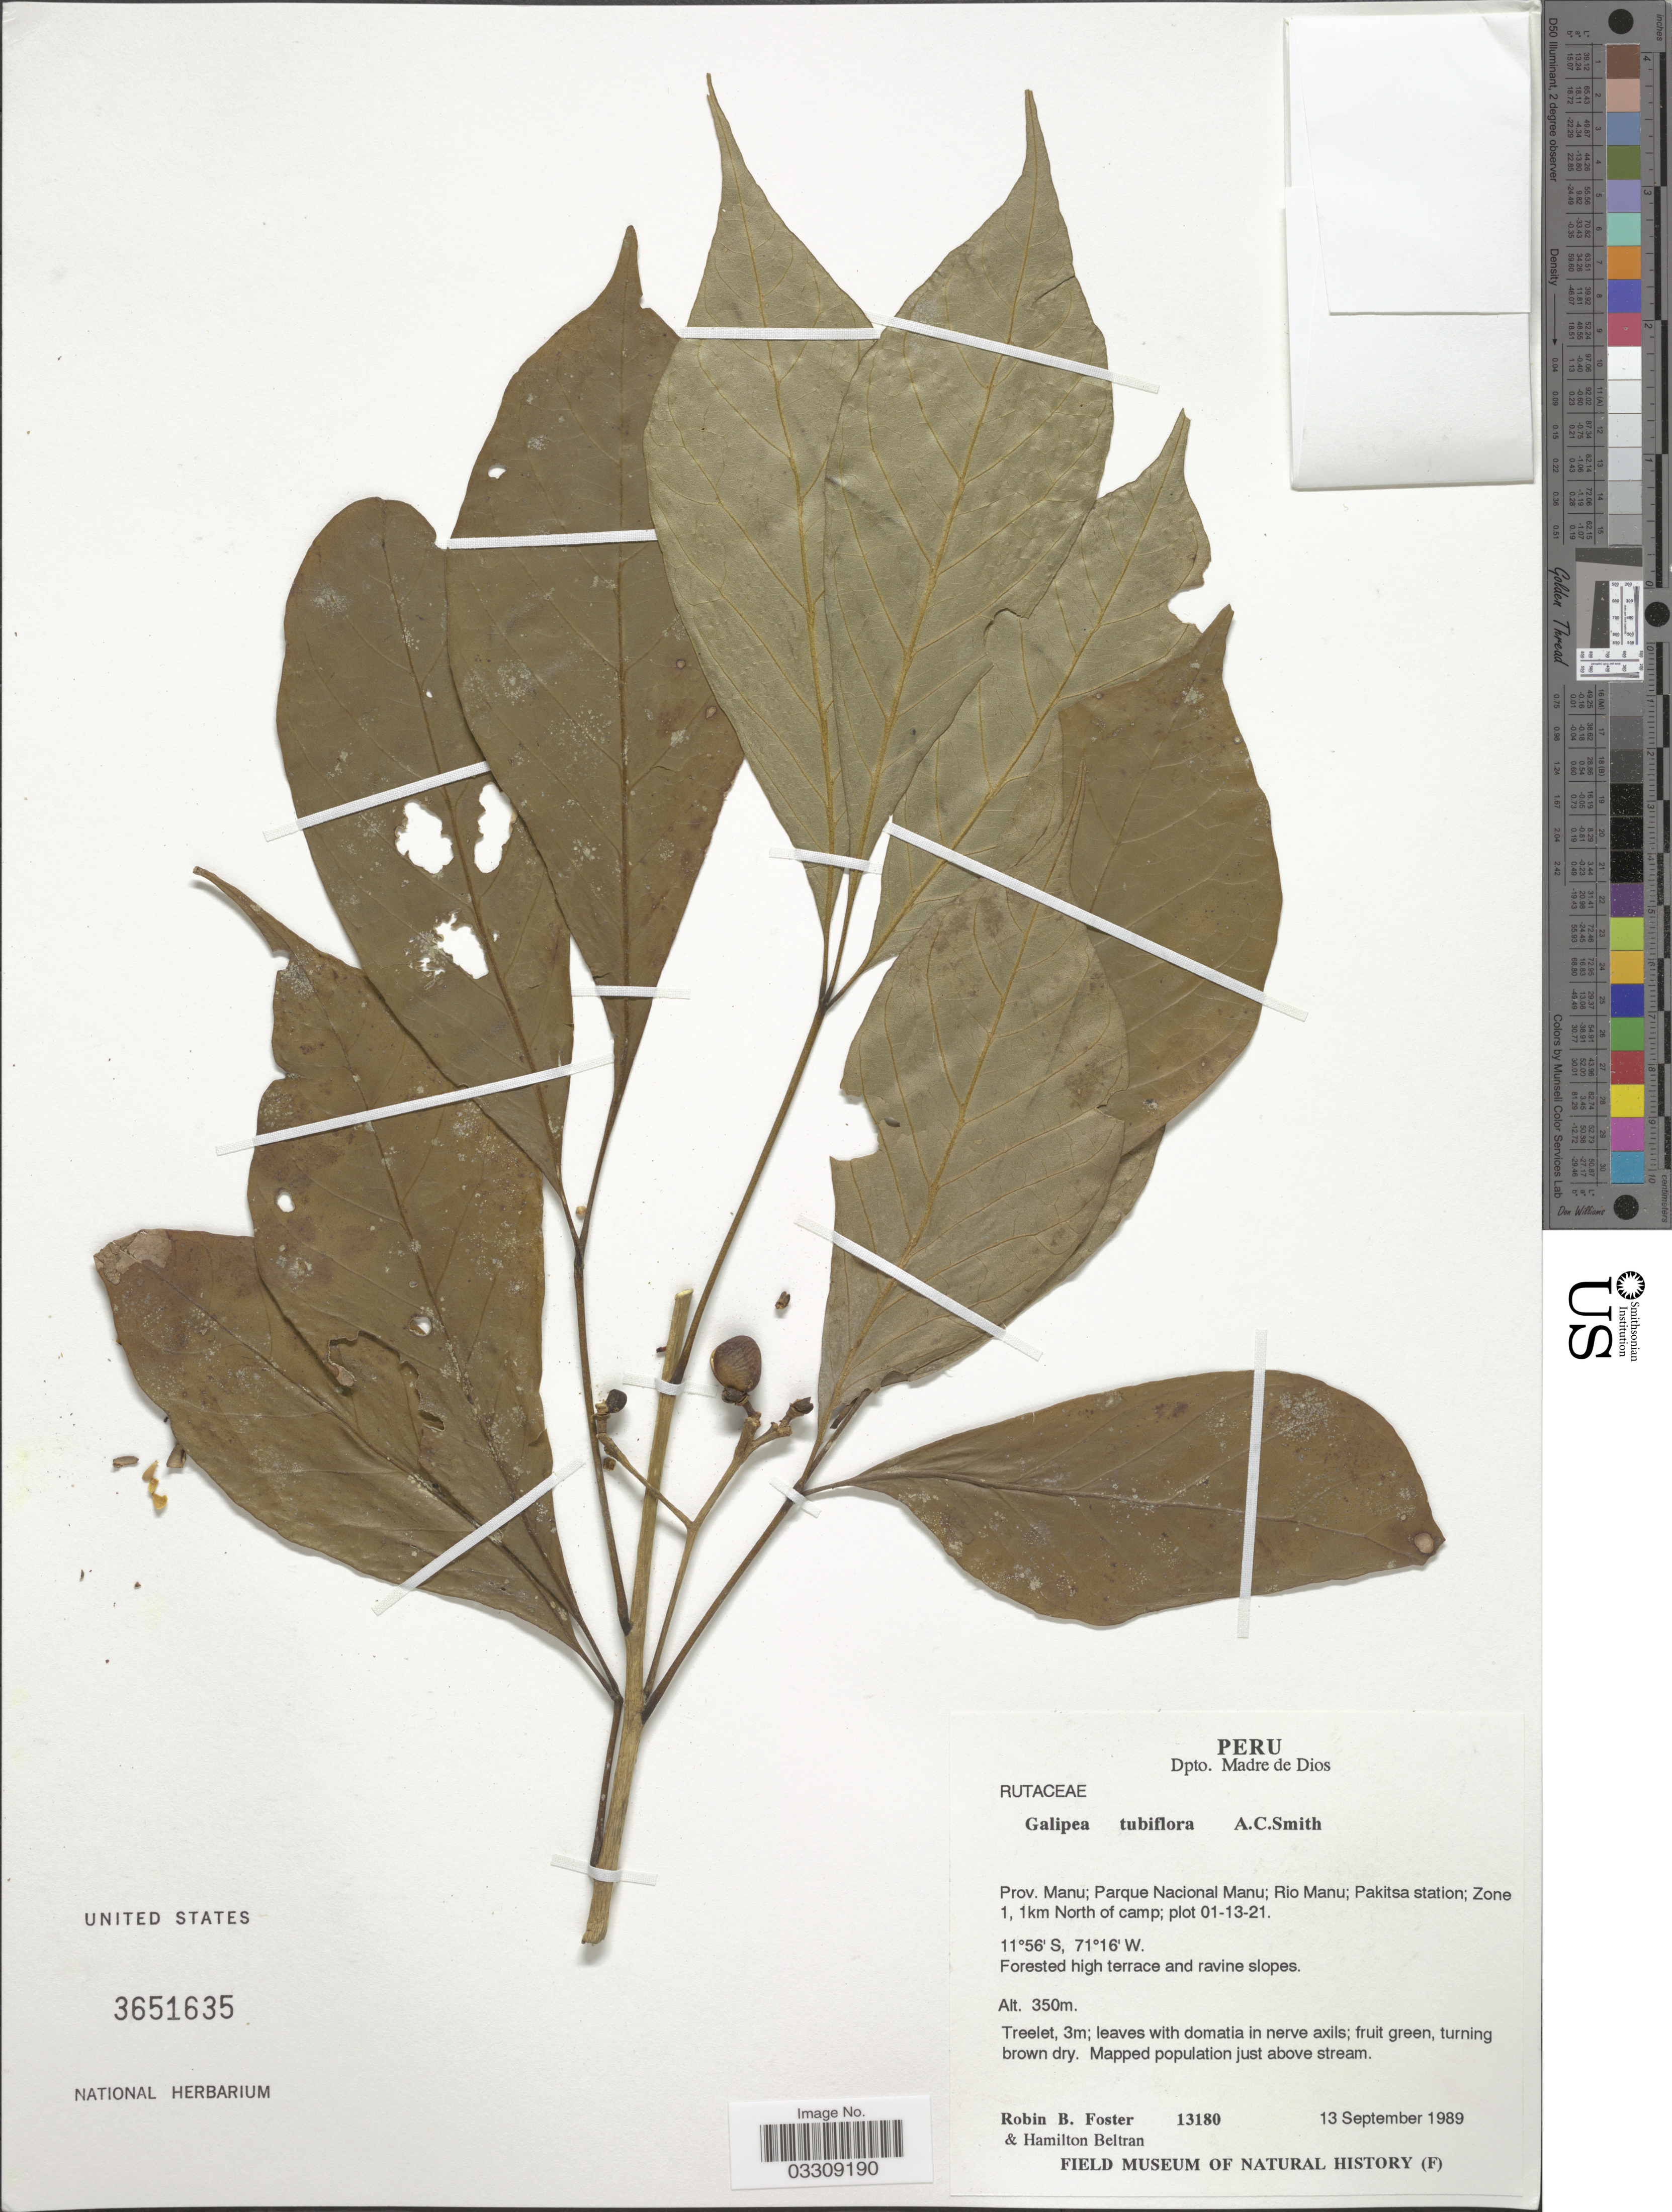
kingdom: Plantae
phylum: Tracheophyta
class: Magnoliopsida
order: Sapindales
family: Rutaceae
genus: Galipea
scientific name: Galipea tubiflora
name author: A.C. Sm.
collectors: R. B. Foster & H. Beltran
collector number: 13180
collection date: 1989-09-13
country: Peru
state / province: Madre de Dios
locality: Dpto. Madre de Dios. Prov. Manu; Parque Nacional Manu; Rio Manu; Pakitsa station; Zone 1, 1km North of camp; plot 01-13-21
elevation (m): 350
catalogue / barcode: US 3651635